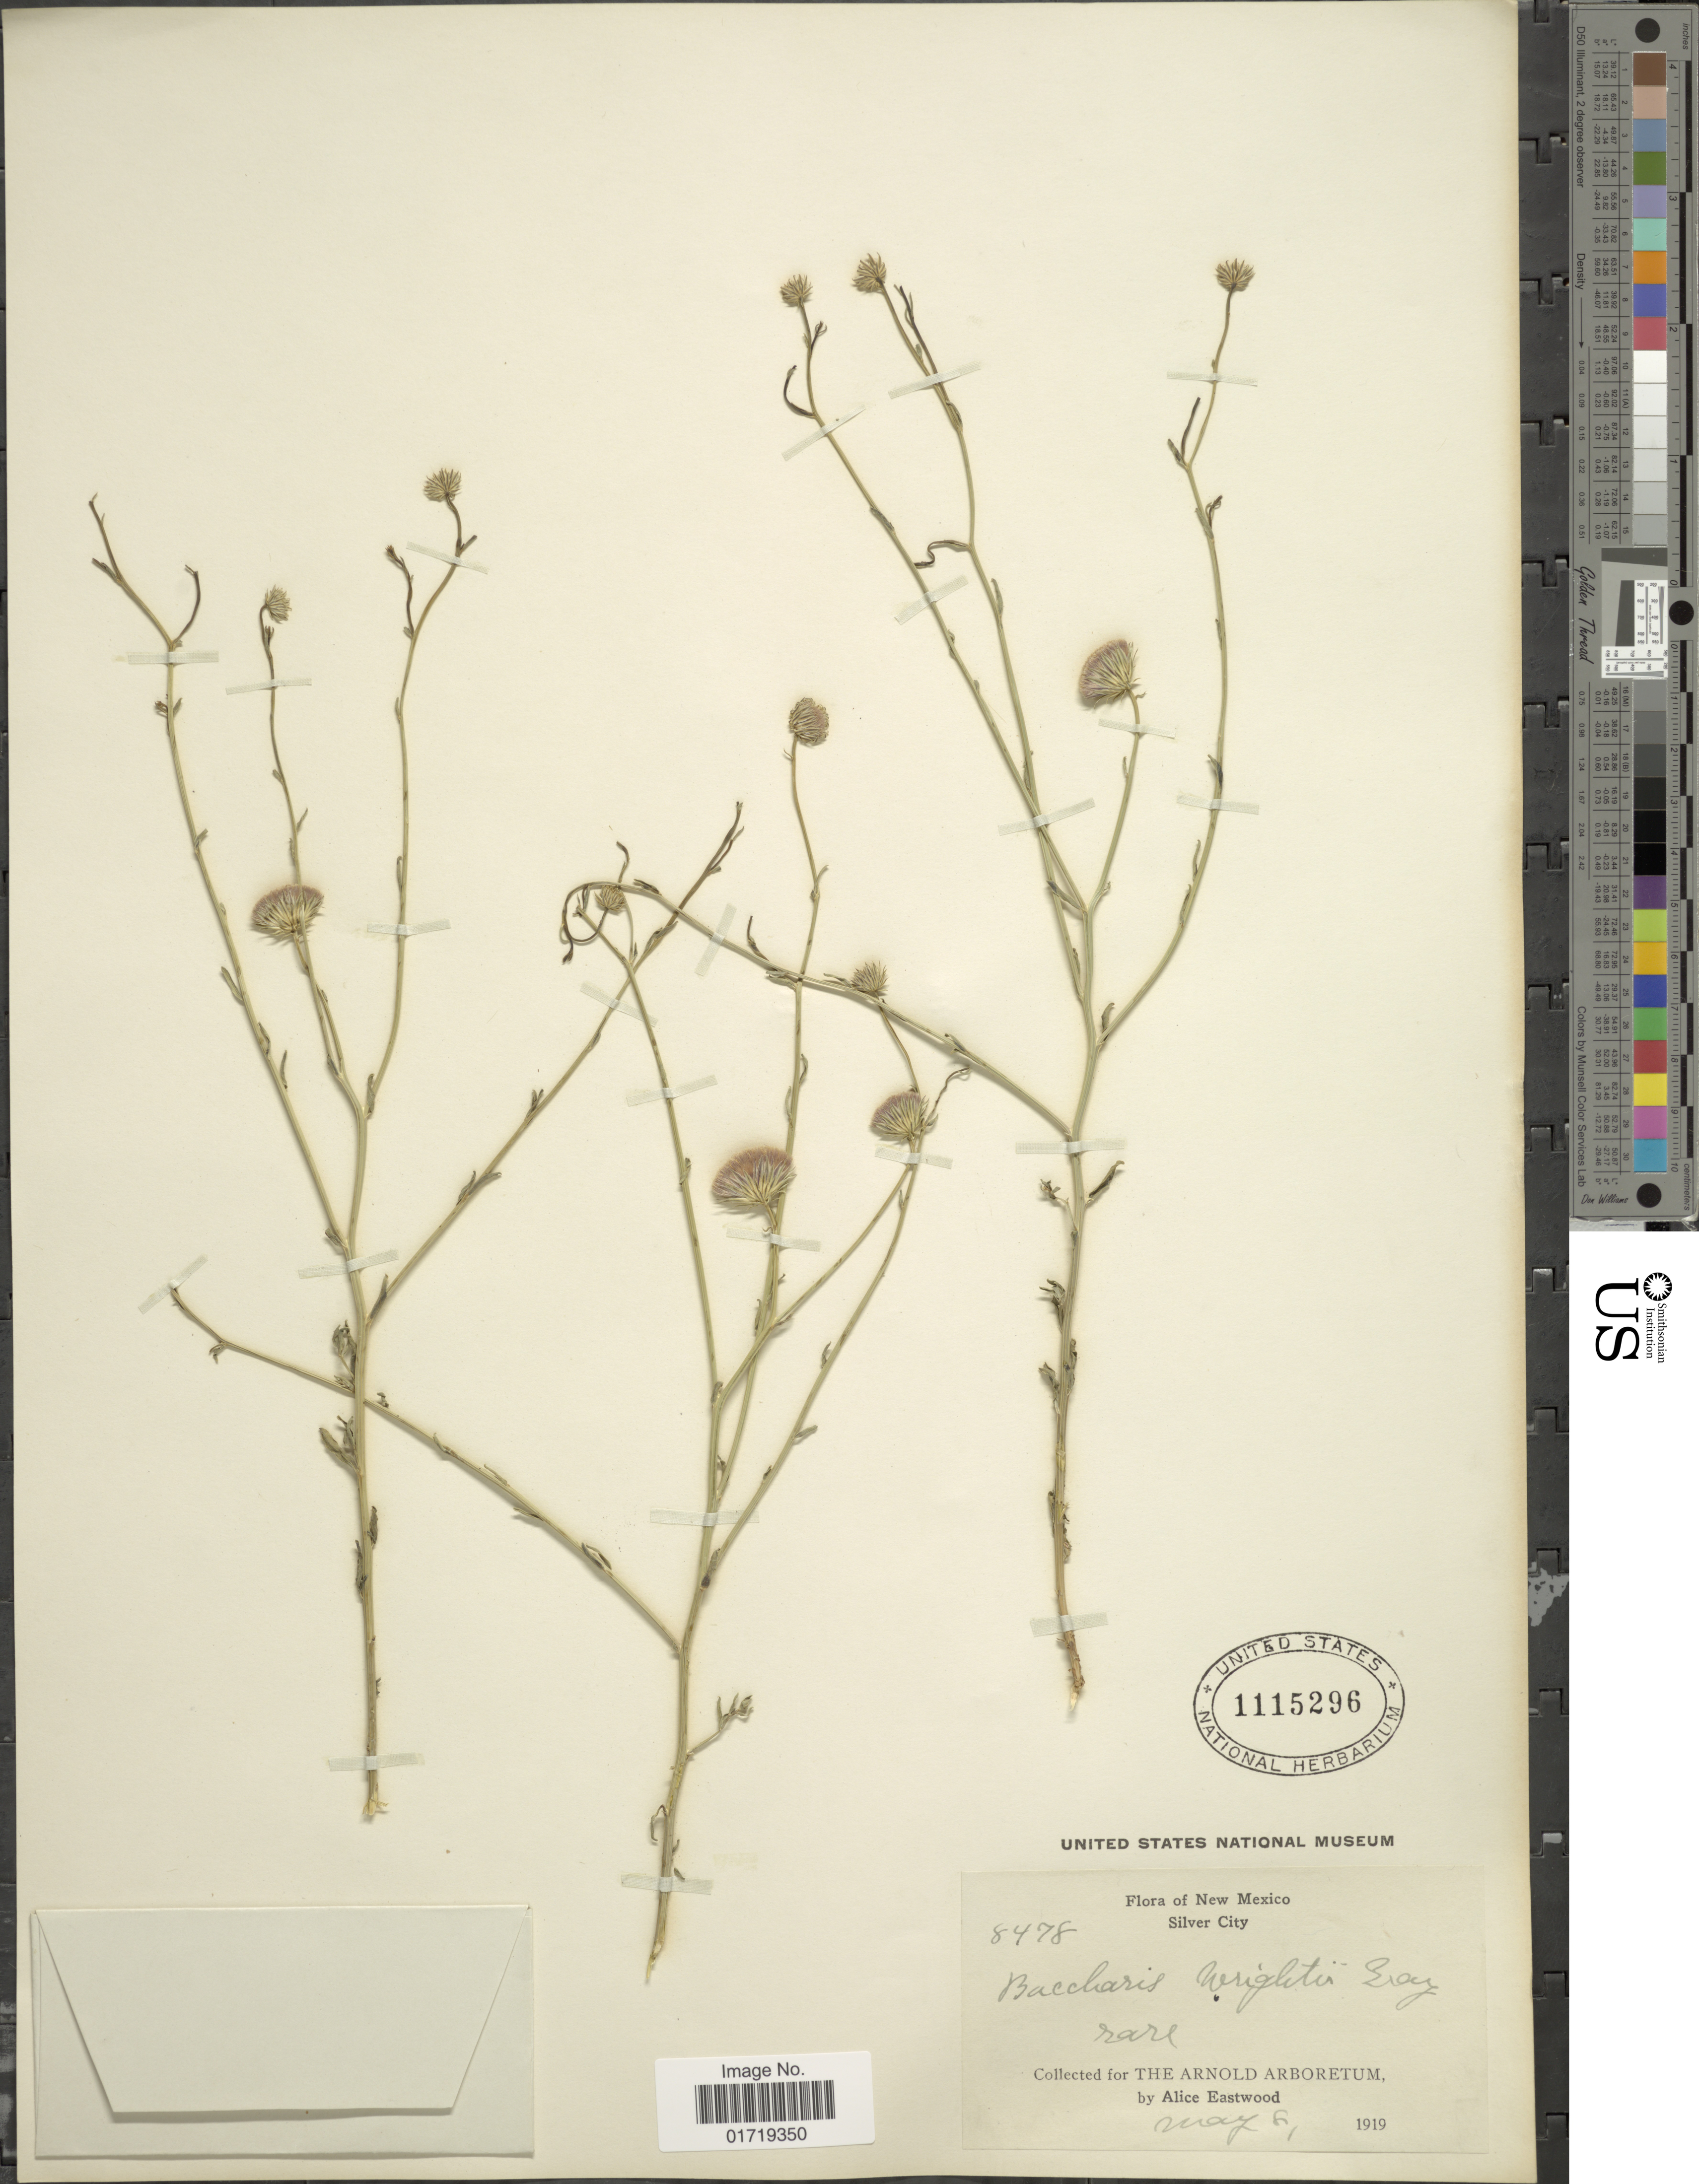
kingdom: Plantae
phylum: Tracheophyta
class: Magnoliopsida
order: Asterales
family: Asteraceae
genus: Baccharis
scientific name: Baccharis wrightii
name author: A. Gray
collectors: A. Eastwood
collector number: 8478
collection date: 1919-05-06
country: United States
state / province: New Mexico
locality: Silver City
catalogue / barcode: US 1115296